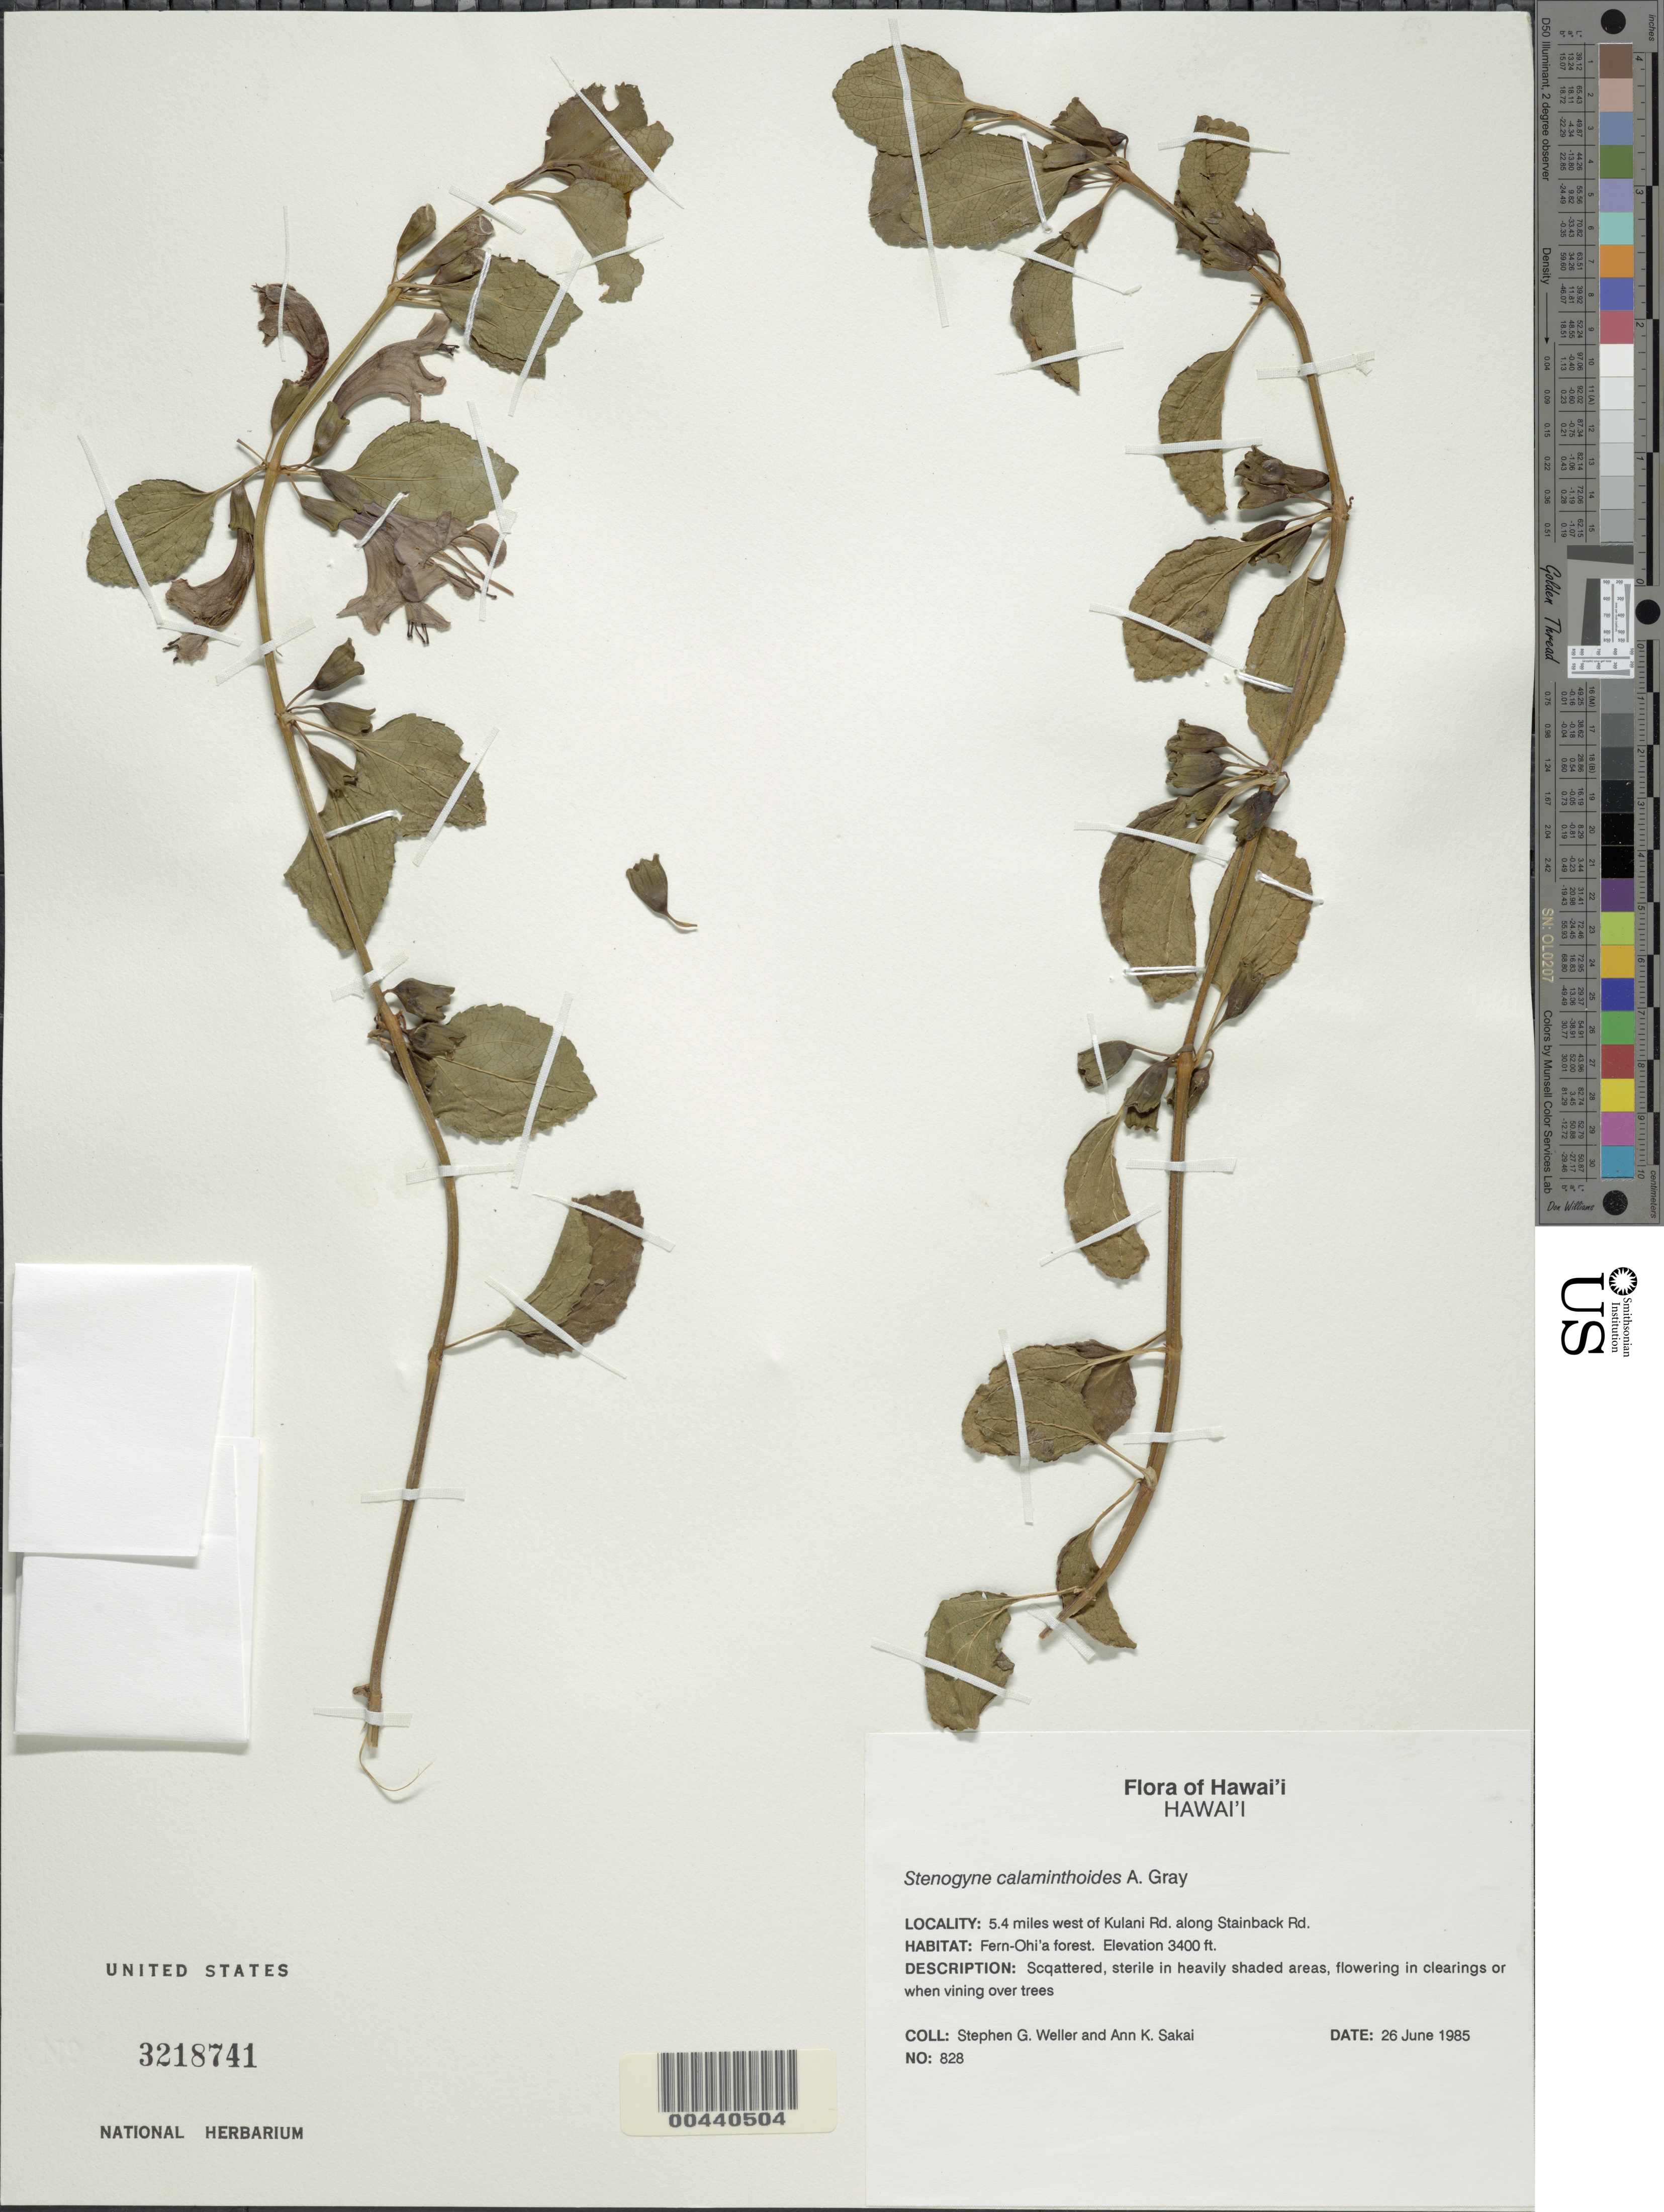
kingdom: Plantae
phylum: Tracheophyta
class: Magnoliopsida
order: Lamiales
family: Lamiaceae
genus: Stenogyne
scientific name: Stenogyne calaminthoides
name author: A. Gray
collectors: S. G. Weller & A. Sakai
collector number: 828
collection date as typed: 26 Jun 1985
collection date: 1985-06-26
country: United States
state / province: Hawaii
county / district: Hawaii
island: Hawaii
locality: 5.4 mi W of Kulani Rd. along Stainback Rd.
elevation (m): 1036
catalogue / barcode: US 3218741